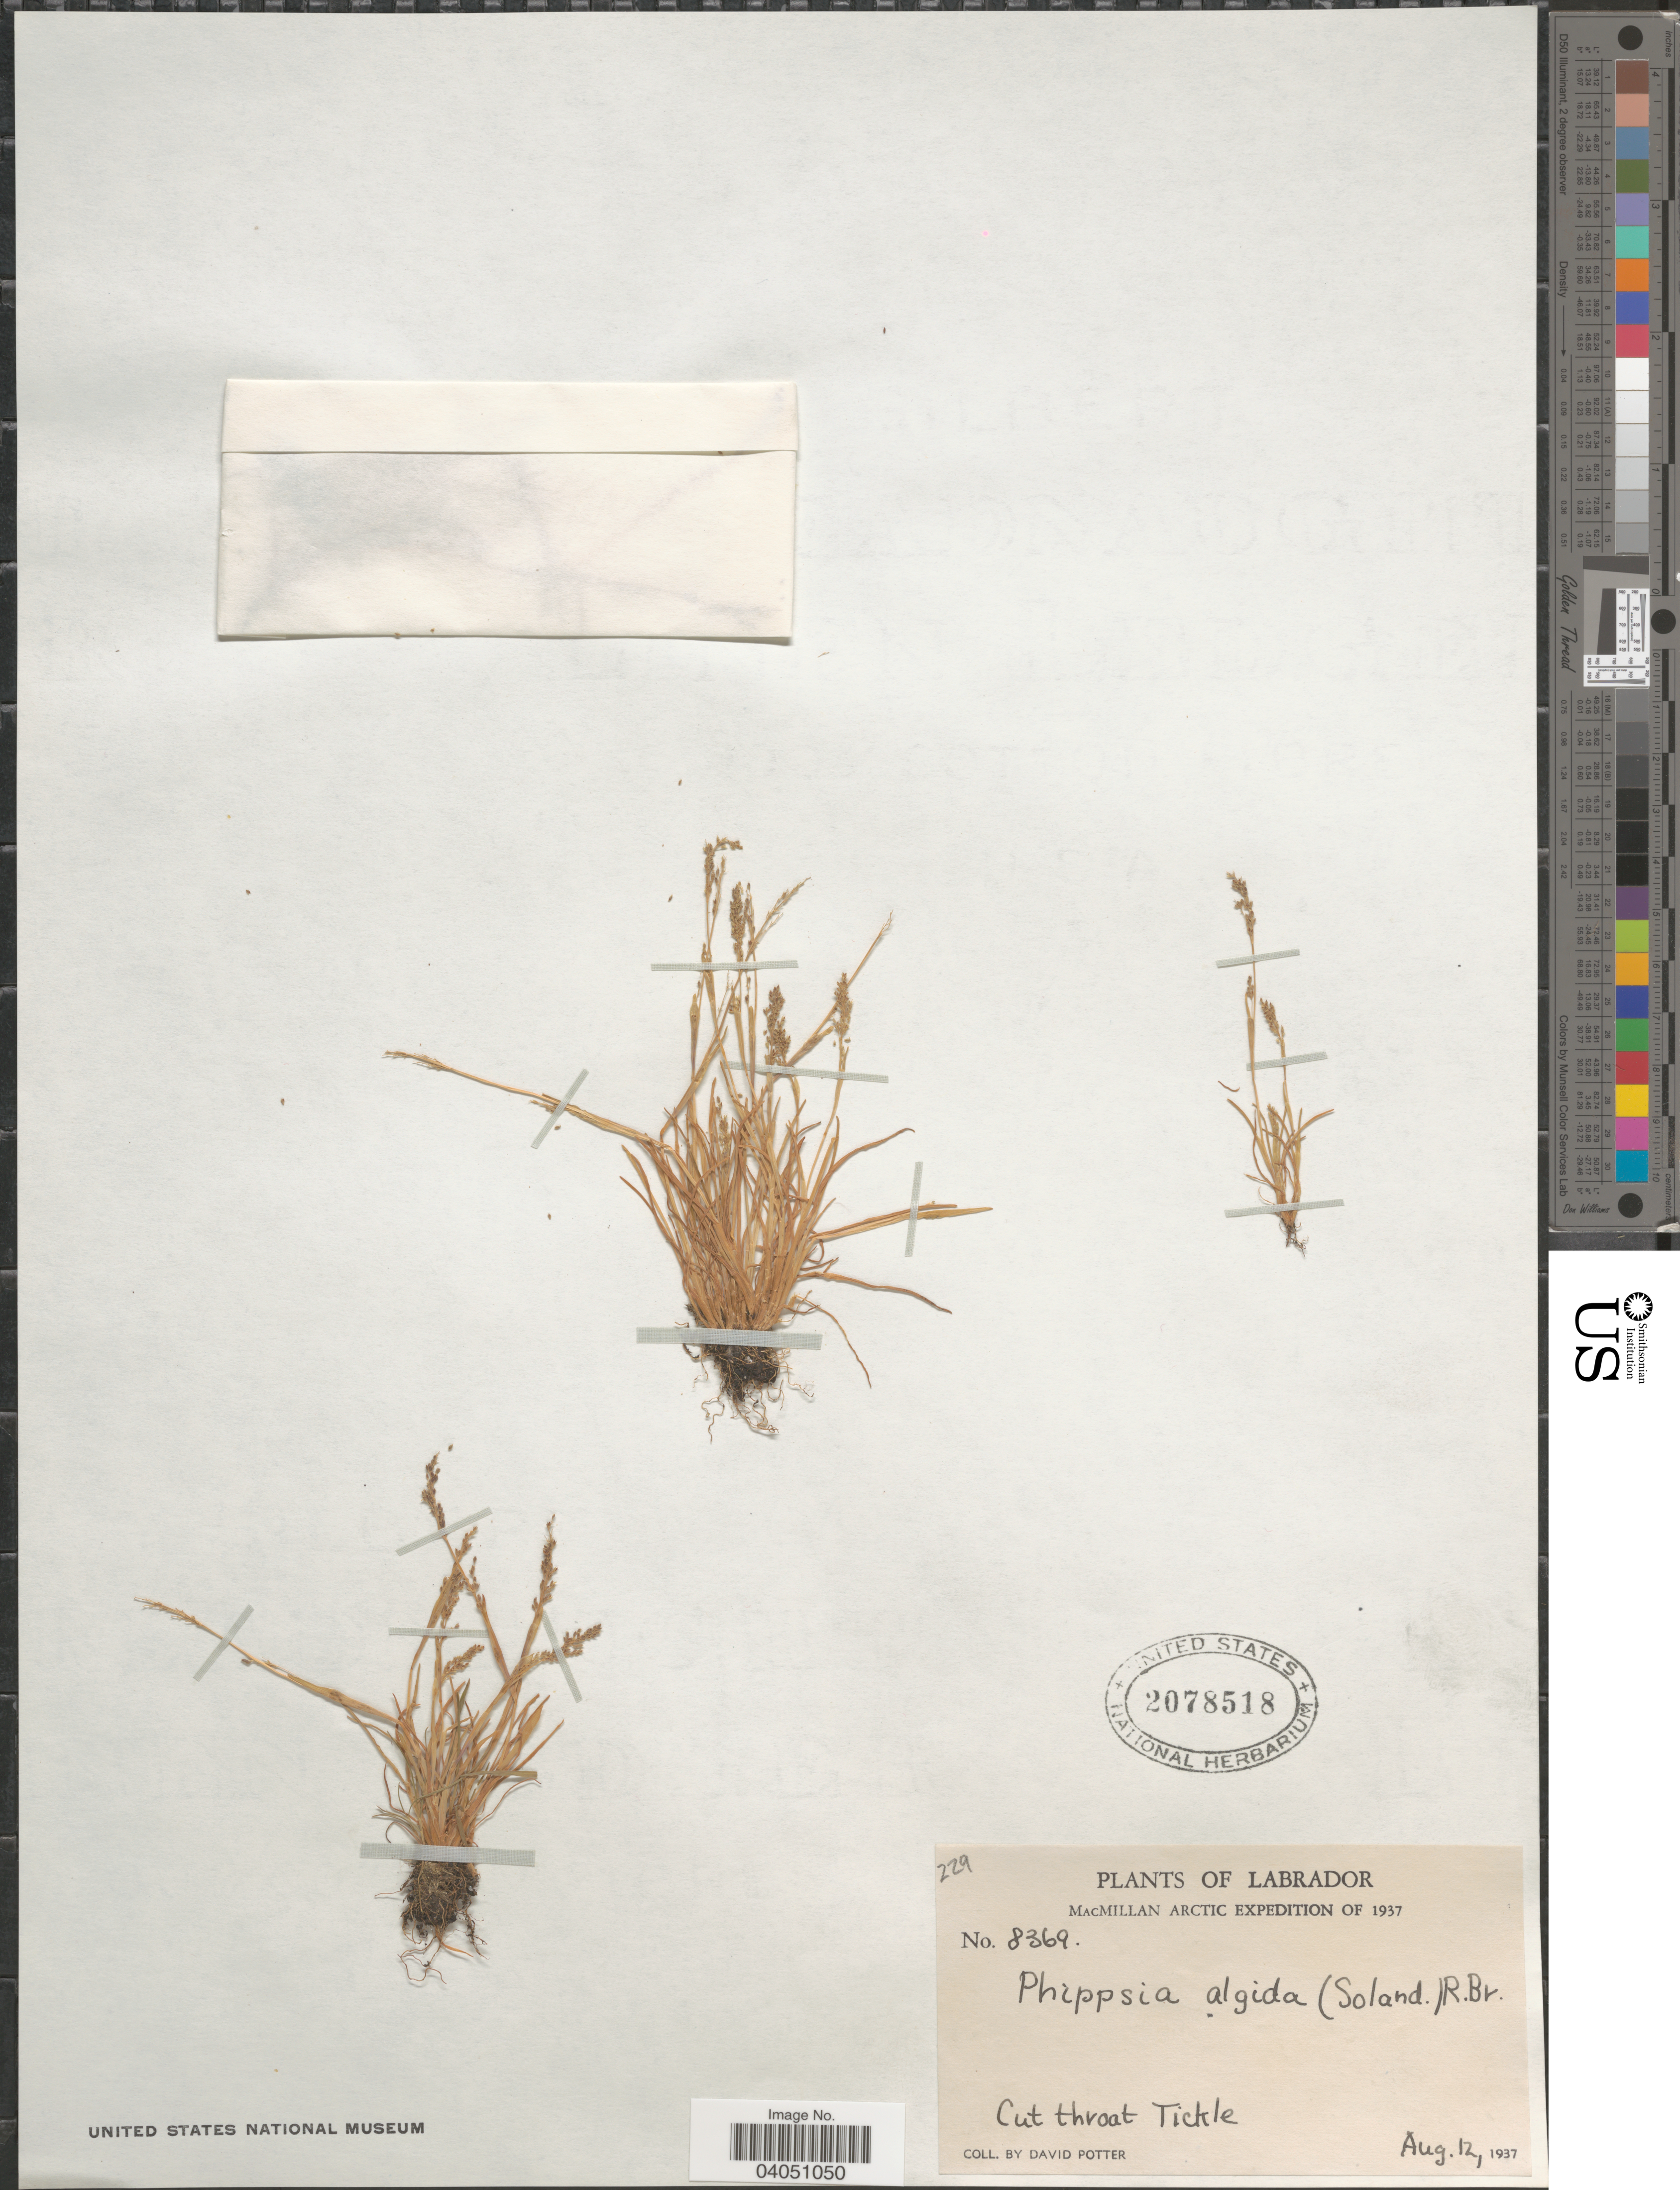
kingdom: Plantae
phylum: Tracheophyta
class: Liliopsida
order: Poales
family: Poaceae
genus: Phippsia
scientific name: Phippsia algida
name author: (Sol.) R. Br.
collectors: D. Potter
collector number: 8369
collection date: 1937-08-12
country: Canada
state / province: Newfoundland and Labrador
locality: Labrador. Cut throat Tickle.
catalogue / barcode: US 2078518